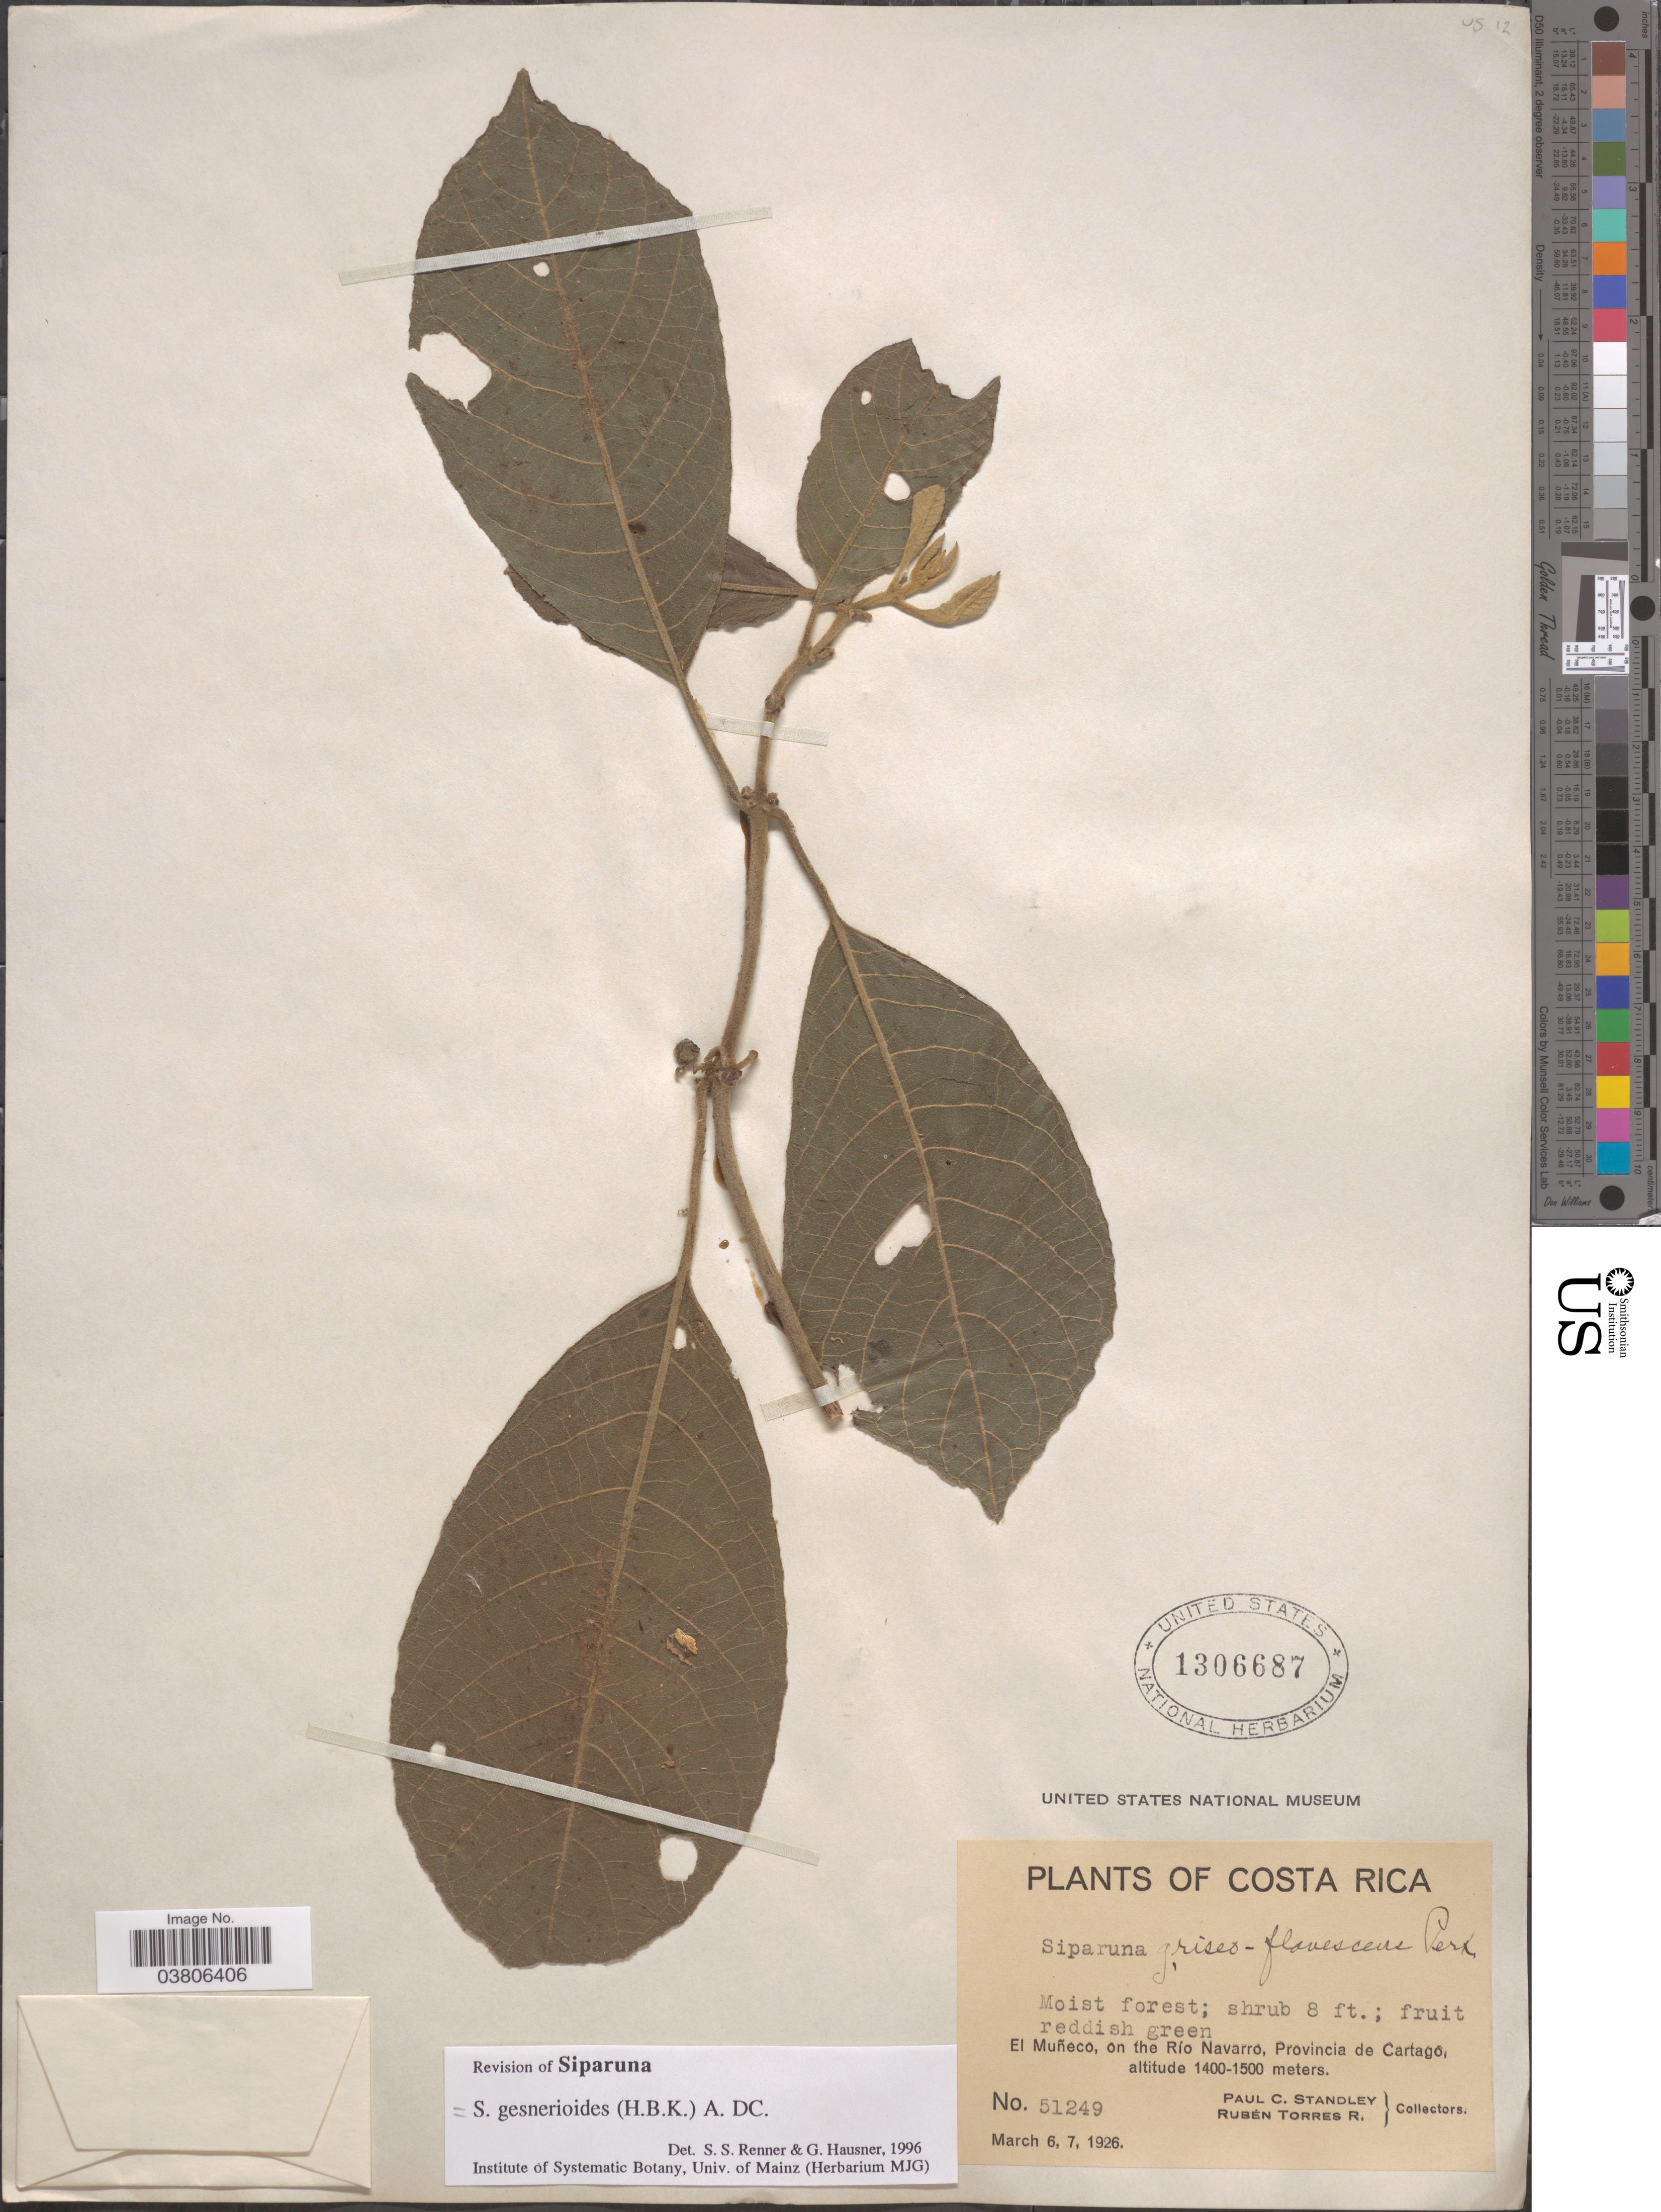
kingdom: Plantae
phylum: Tracheophyta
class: Magnoliopsida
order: Laurales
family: Siparunaceae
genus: Siparuna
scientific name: Siparuna gesnerioides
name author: (Kunth) A. DC.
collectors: P. C. Standley & R. Torres Rojas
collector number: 51249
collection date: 1926-03-06/1926-03-07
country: Costa Rica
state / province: Cartago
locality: El Muñeco, on the Río Navarro.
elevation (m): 1400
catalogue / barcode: US 1306687